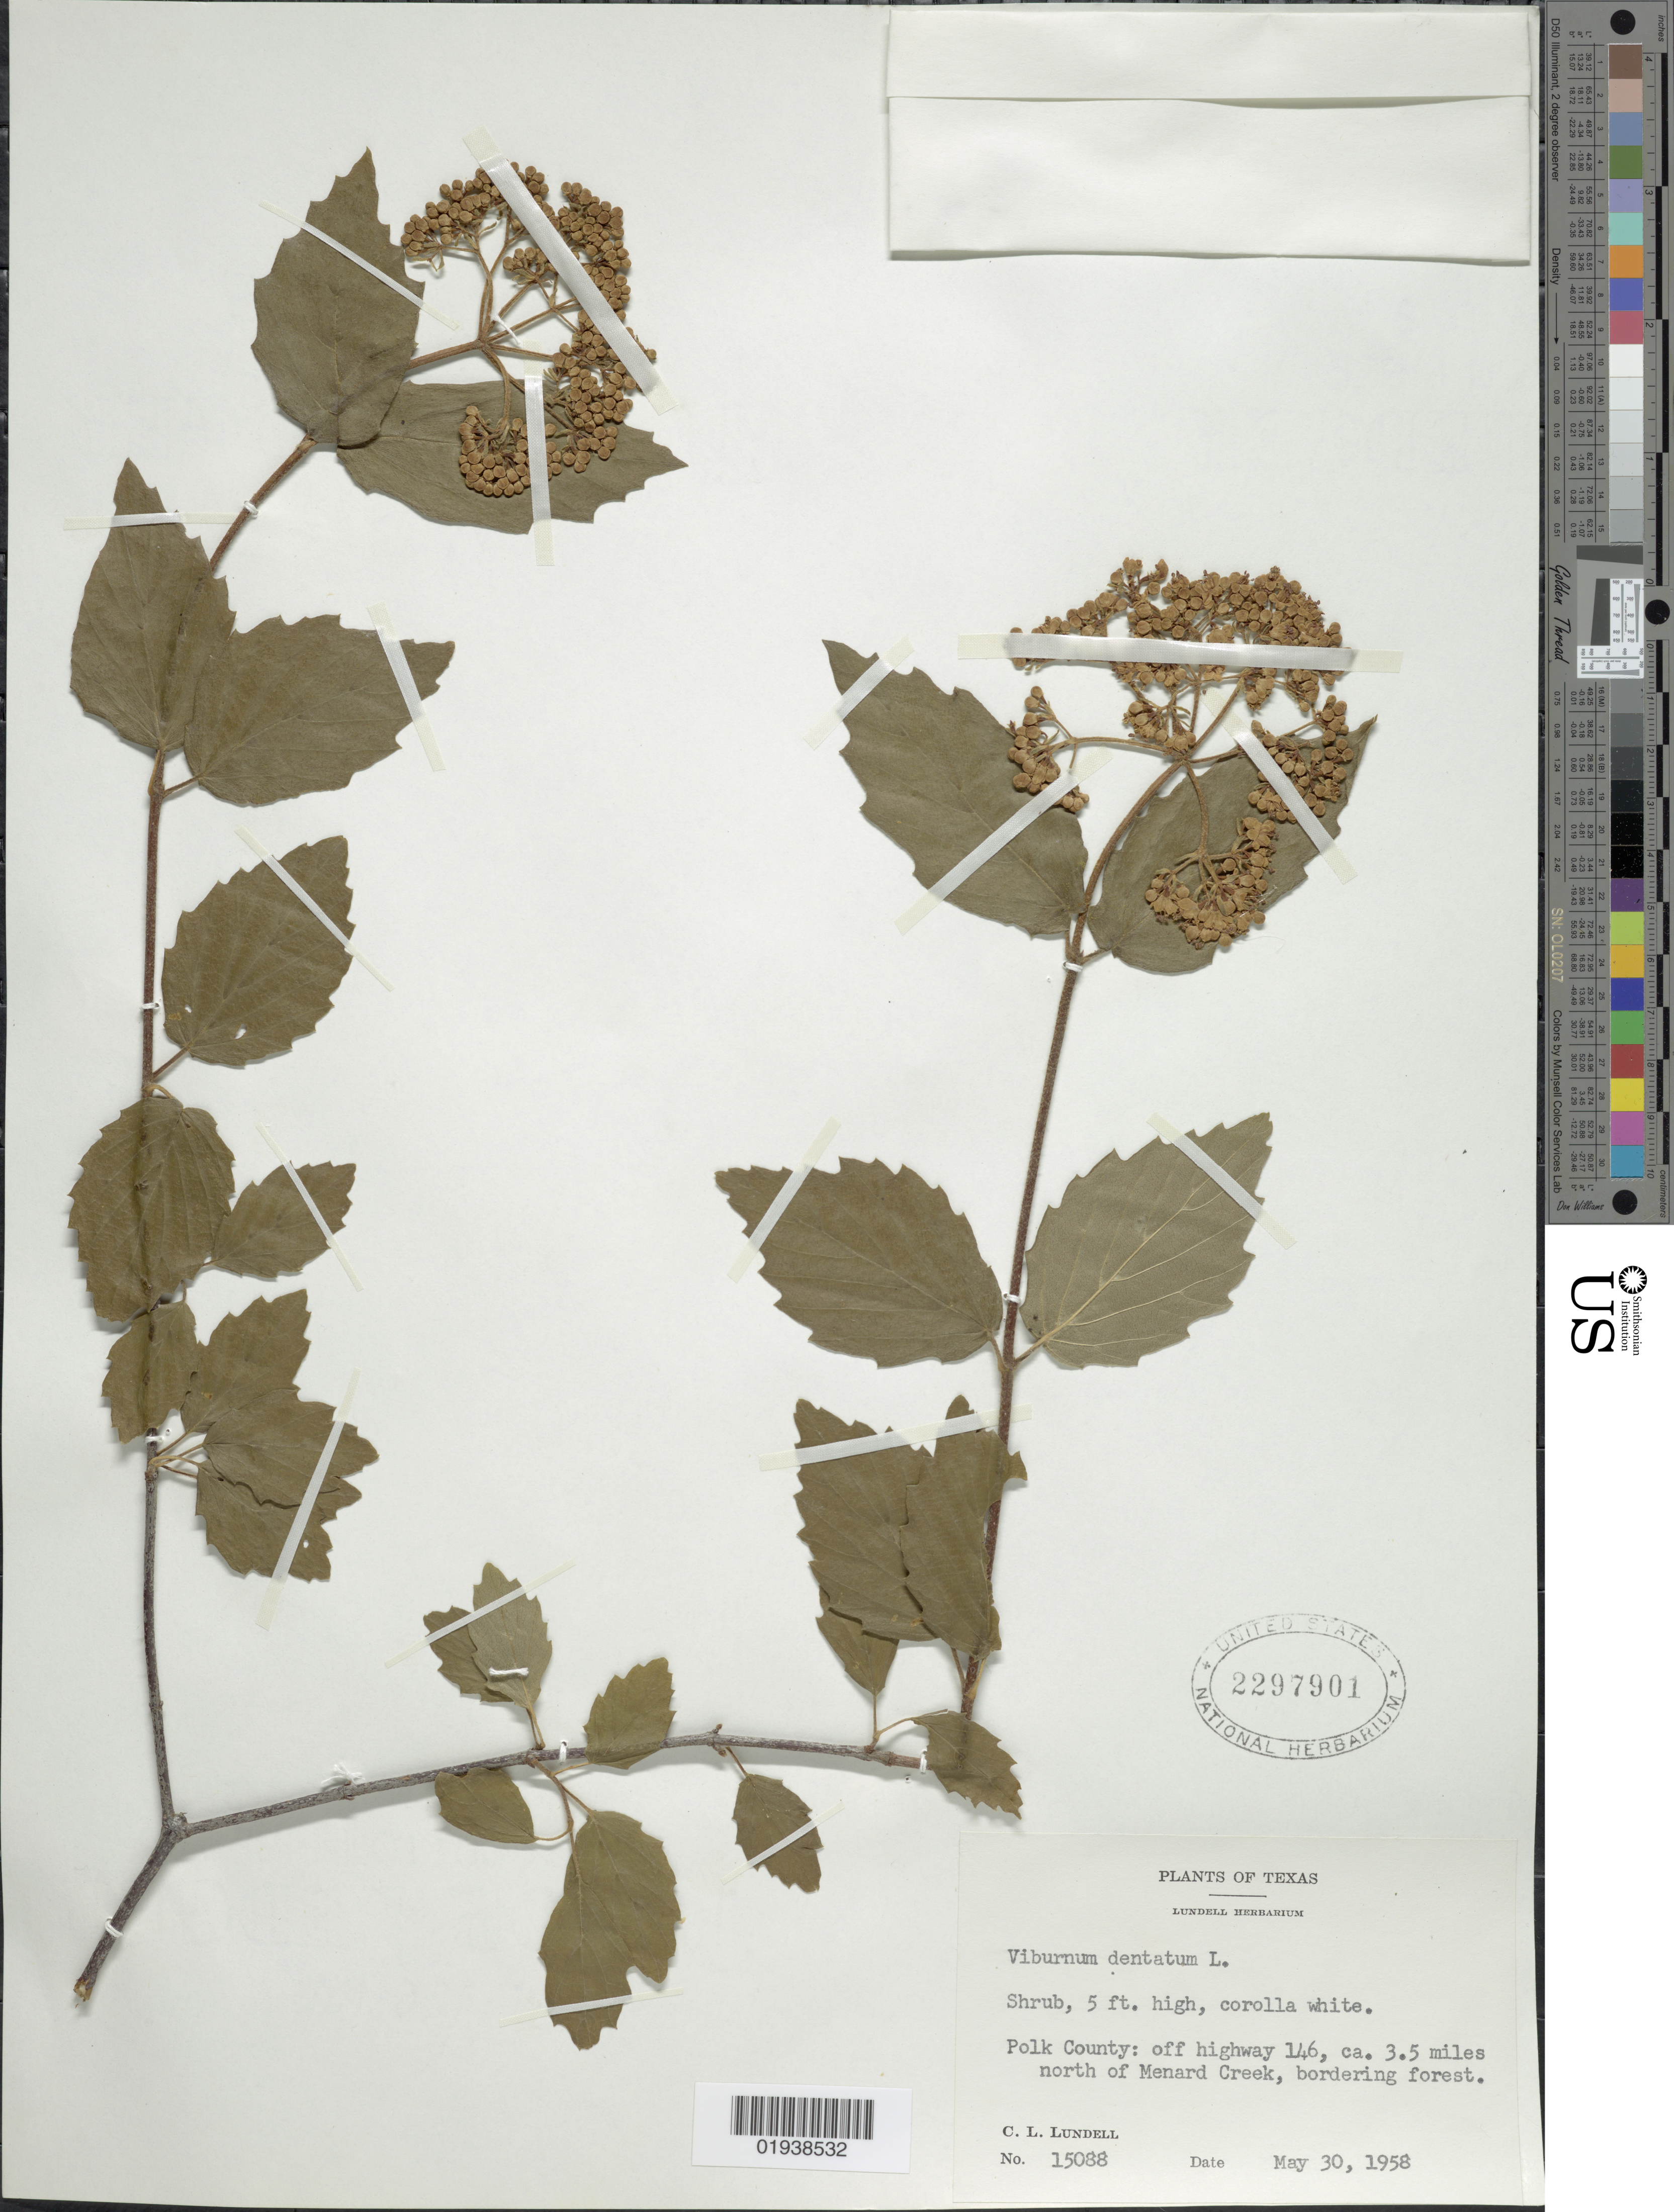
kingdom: Plantae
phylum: Tracheophyta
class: Magnoliopsida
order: Dipsacales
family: Viburnaceae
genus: Viburnum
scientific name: Viburnum dentatum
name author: L.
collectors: C. L. Lundell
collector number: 15088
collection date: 1958-05-30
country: United States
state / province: Texas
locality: Polk County: off highway 146, ca. 3.5 miles north of Menard Creek.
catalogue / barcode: US 2297901